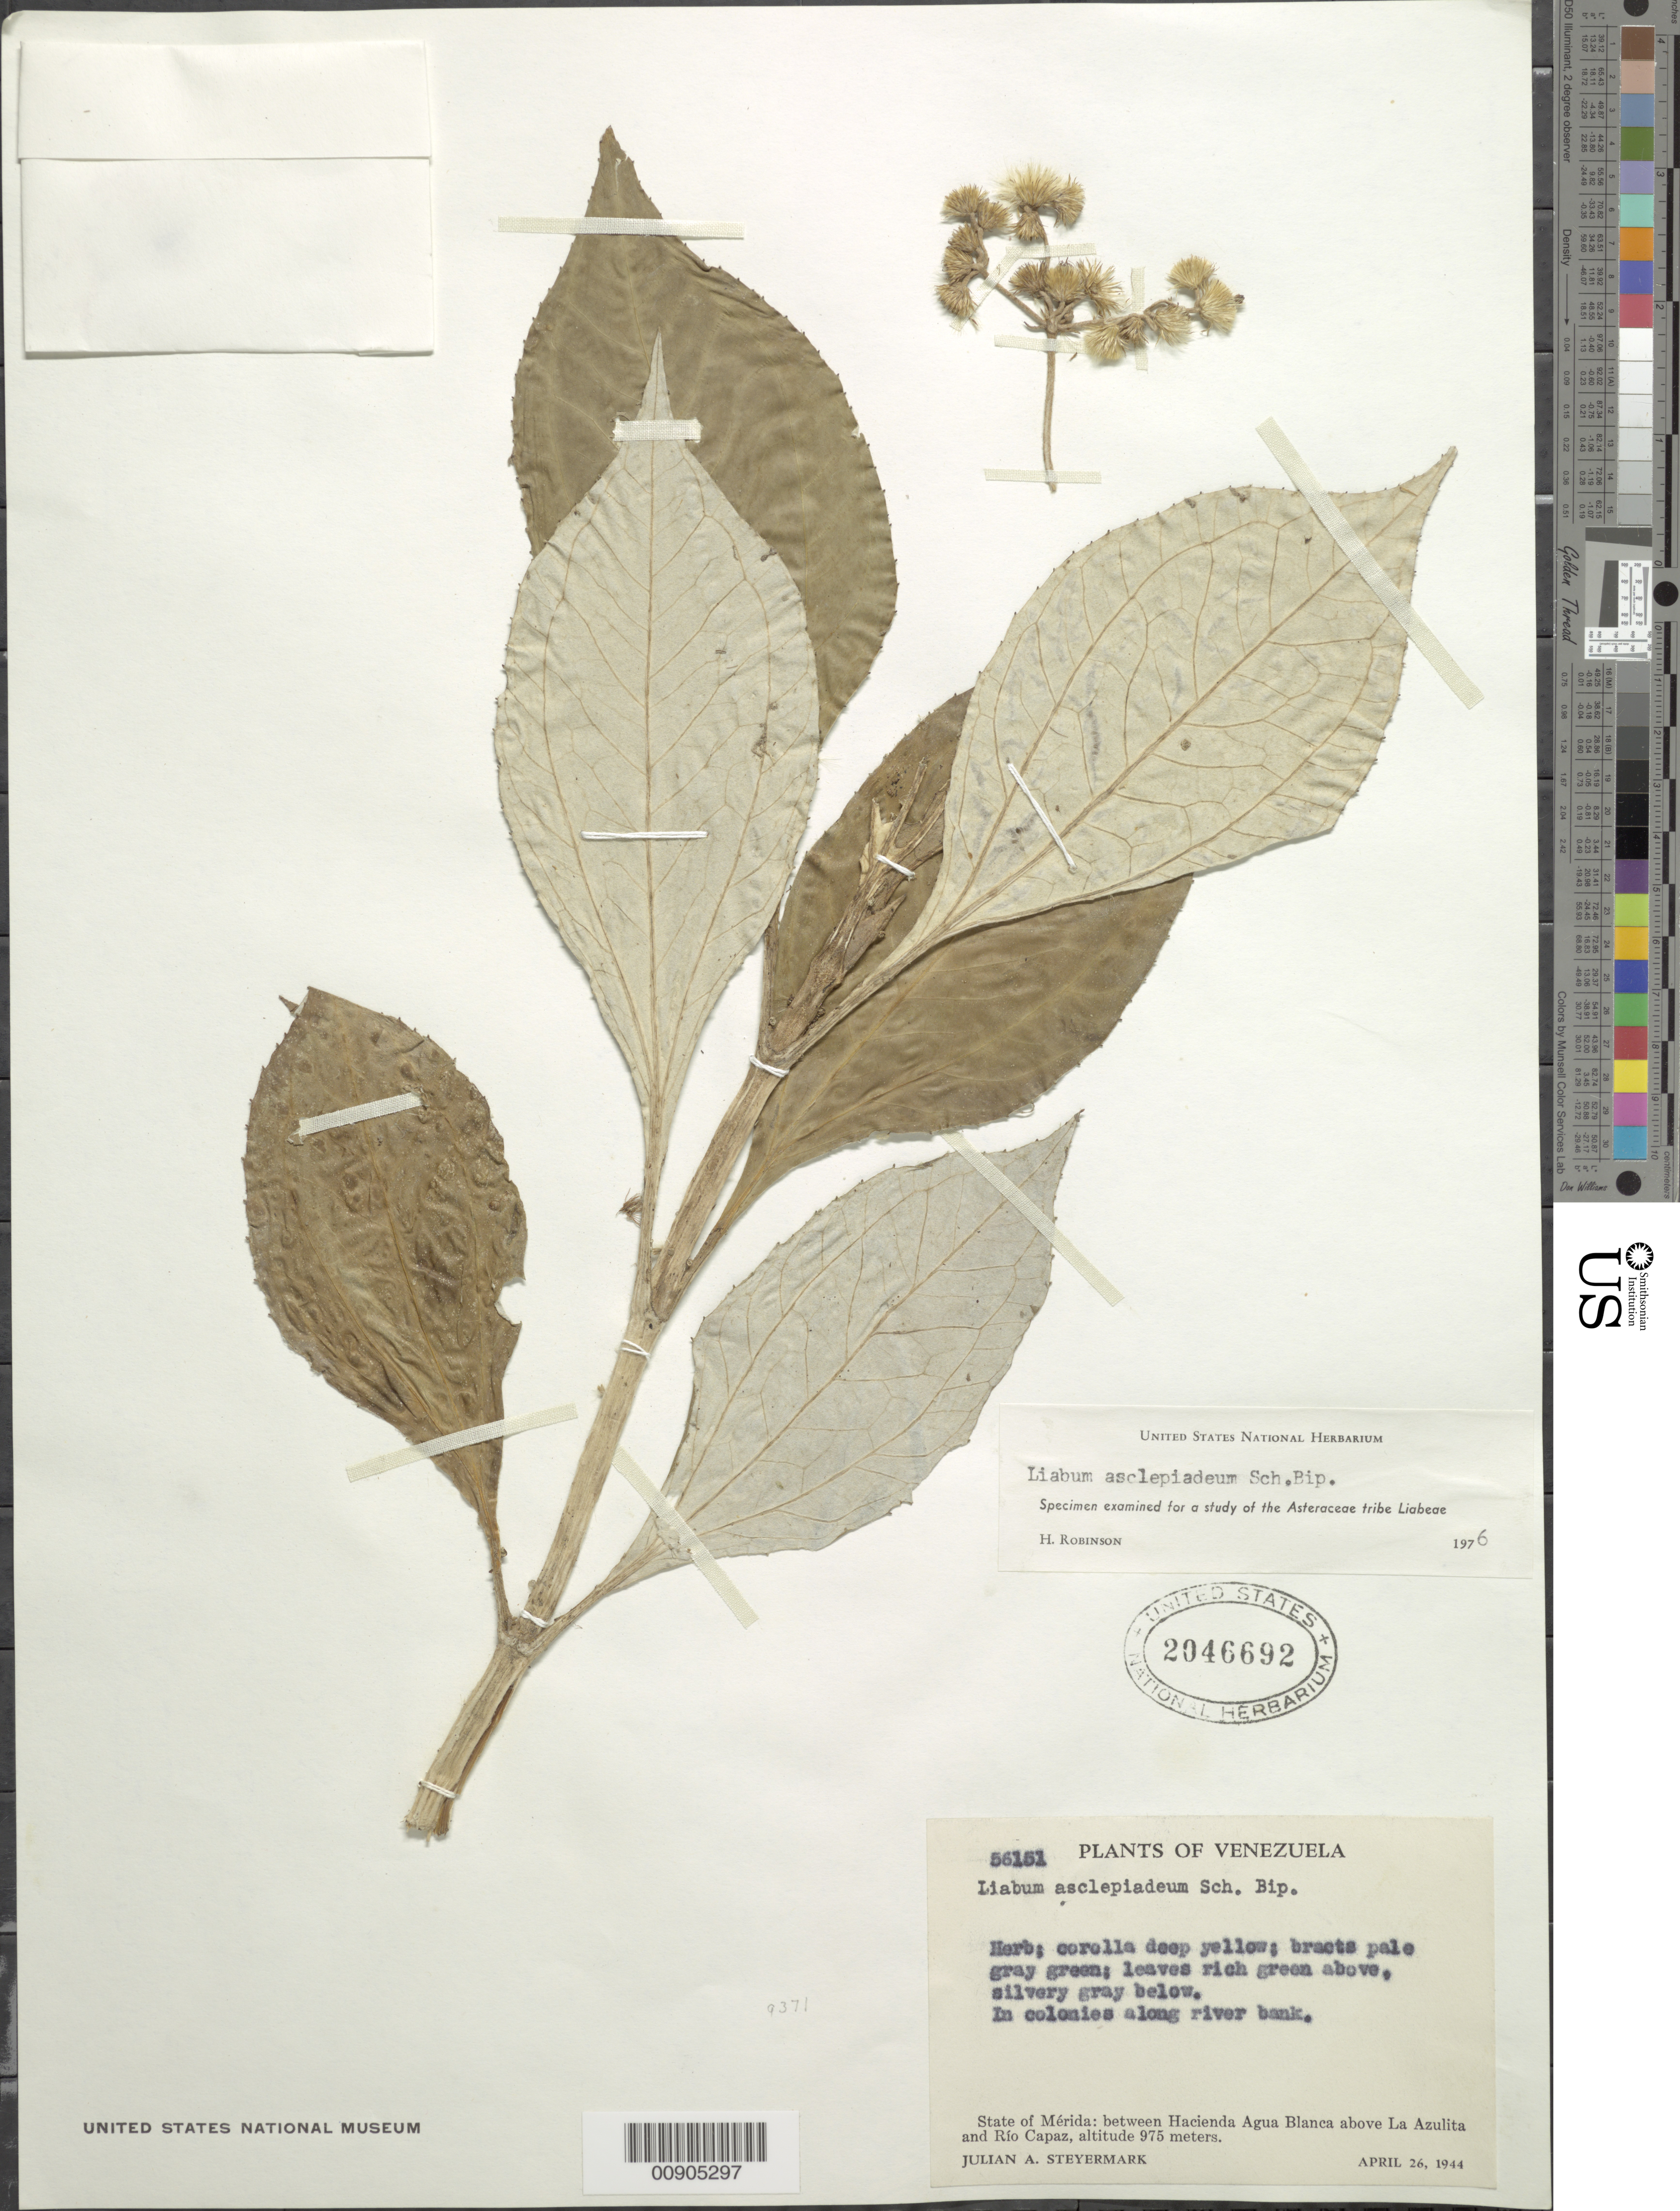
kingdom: Plantae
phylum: Tracheophyta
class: Magnoliopsida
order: Asterales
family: Asteraceae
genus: Liabum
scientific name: Liabum asclepiadeum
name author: Sch. Bip.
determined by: Robinson, Harold E., (US)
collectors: J. Steyermark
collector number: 56151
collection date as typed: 26-Apr-44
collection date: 1944-04-26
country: Venezuela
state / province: Mérida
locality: Mérida, between Hacienda Agua Blanca above La Azulita and Río Capaz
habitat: Riverbank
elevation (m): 975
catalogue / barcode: US 2046692